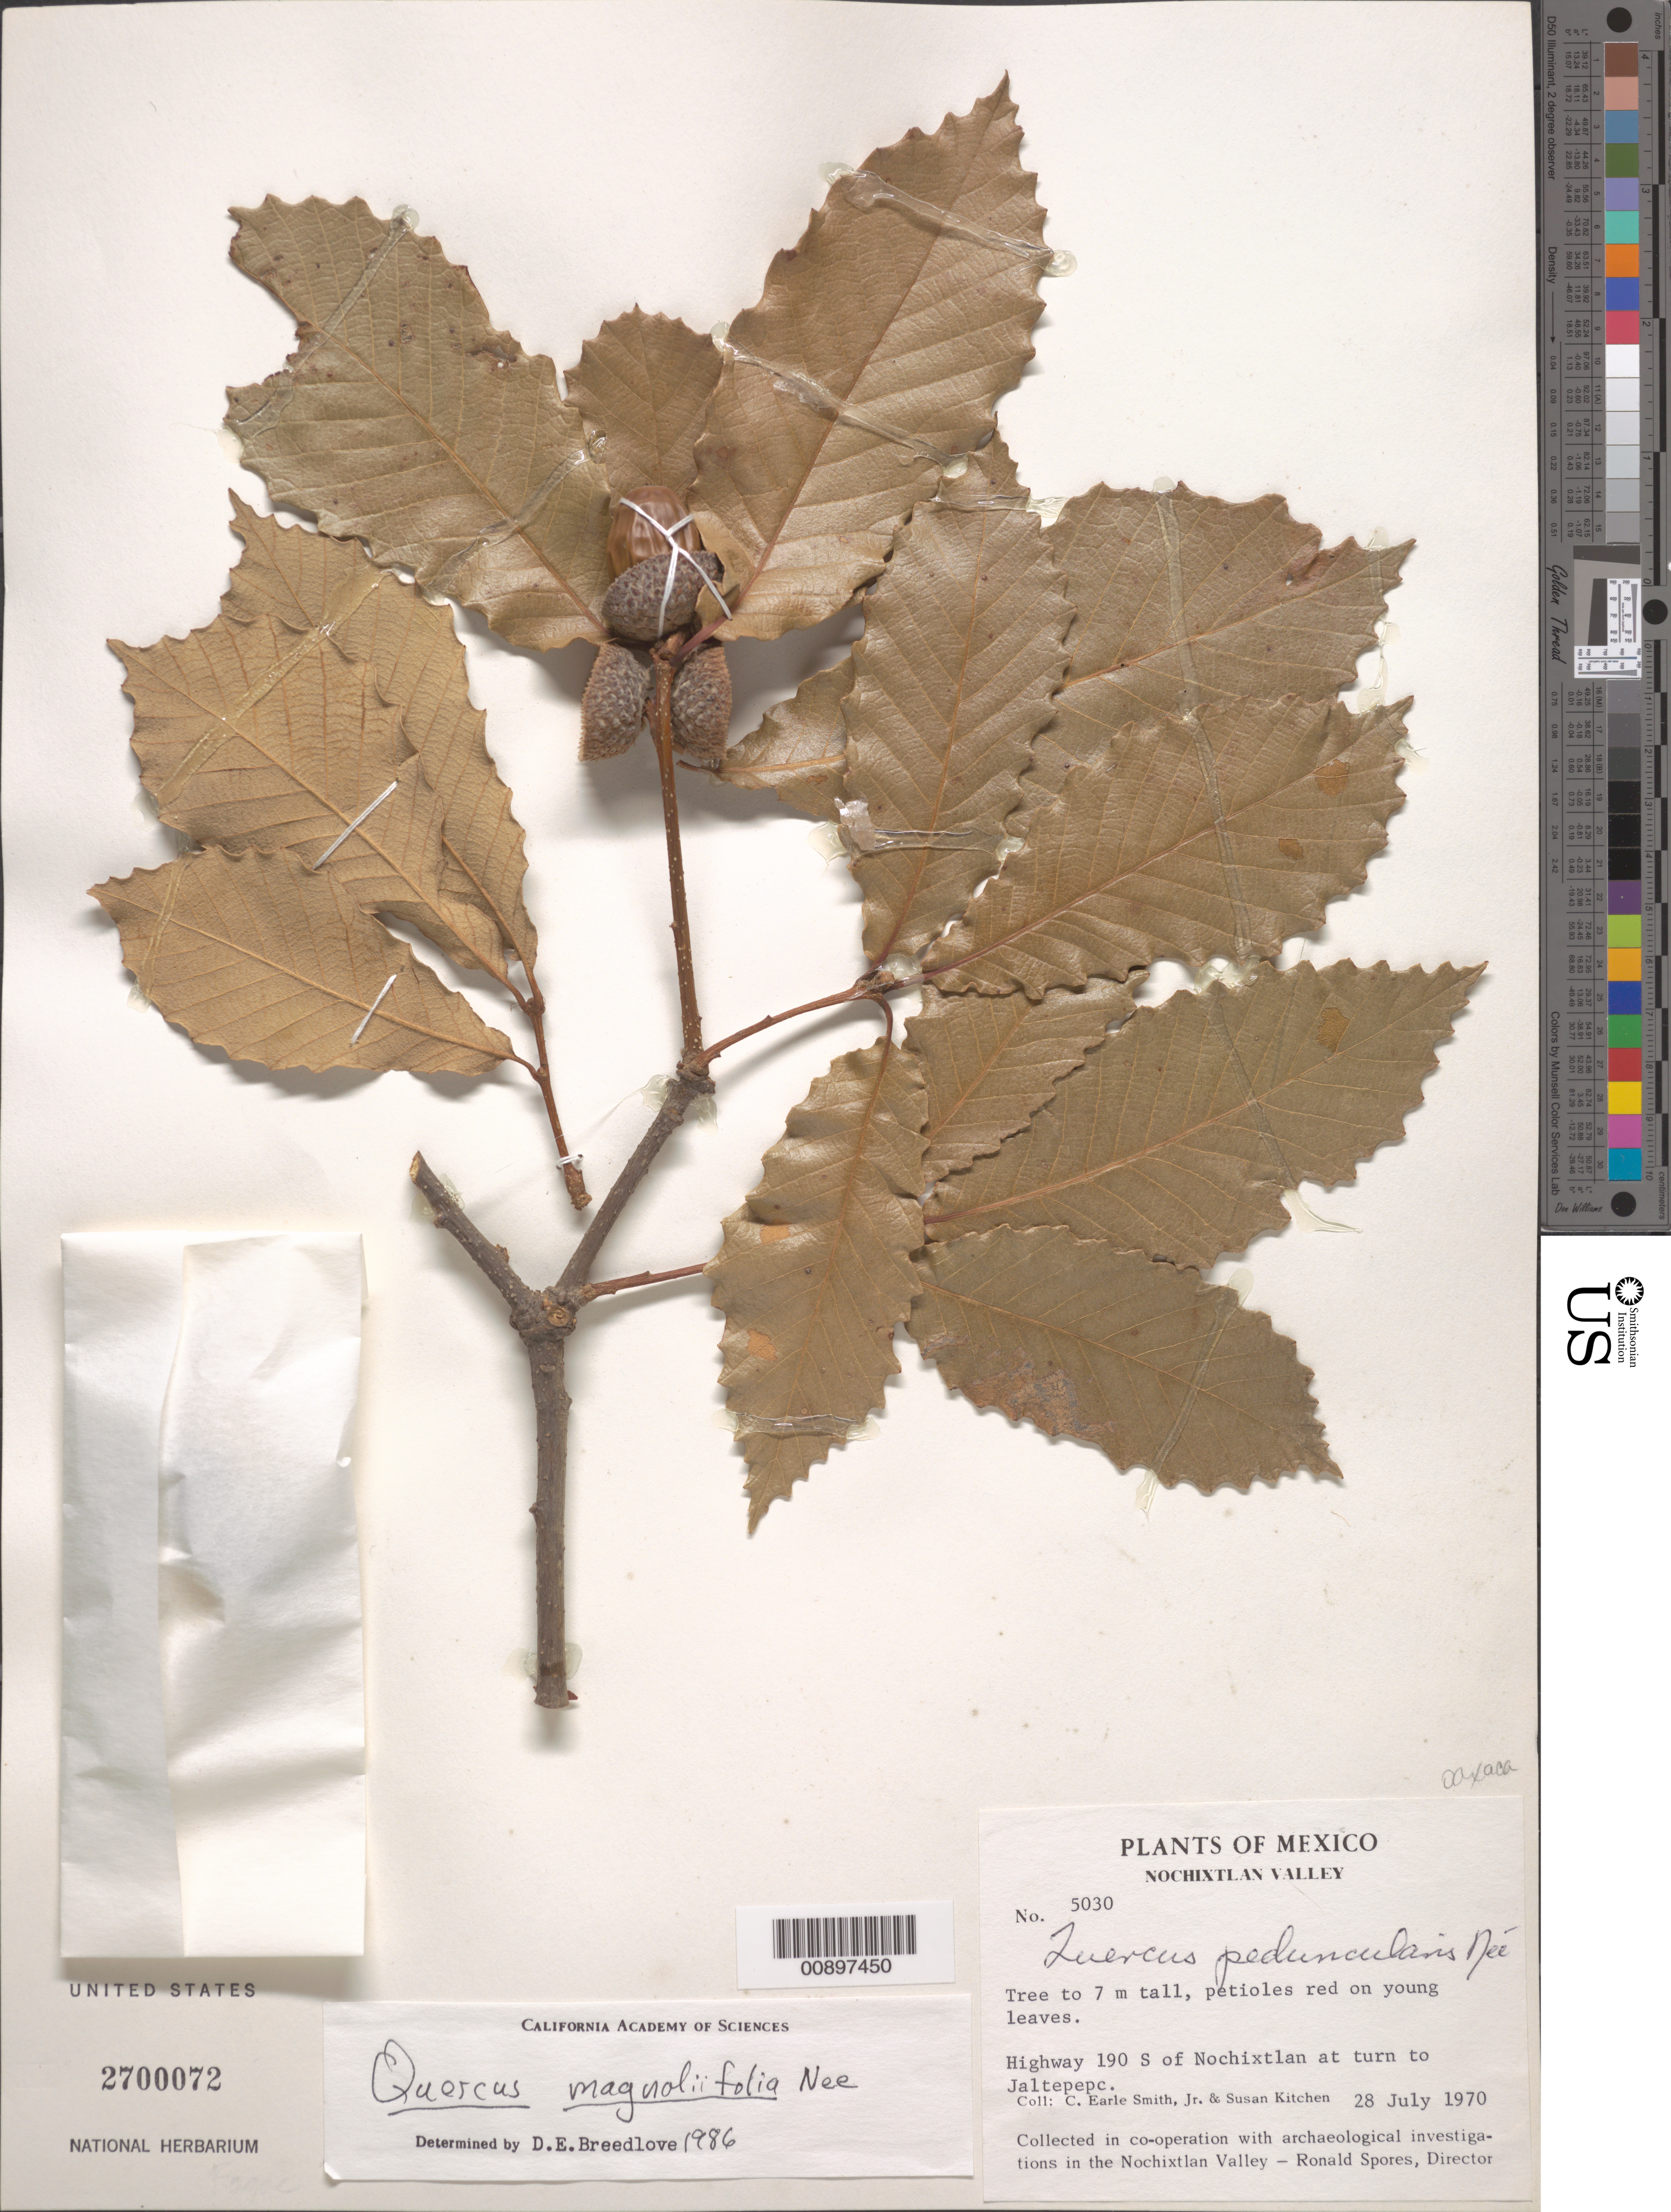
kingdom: Plantae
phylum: Tracheophyta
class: Magnoliopsida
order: Fagales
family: Fagaceae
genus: Quercus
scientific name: Quercus magnoliifolia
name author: Née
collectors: C. E. Smith Jr. & S. Kitchen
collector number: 5030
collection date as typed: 28 Jul 1970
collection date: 1970-07-28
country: Mexico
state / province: Oaxaca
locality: Highway 190 S of Nochixtlán at turn to Jaltepec.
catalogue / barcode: US 2700072